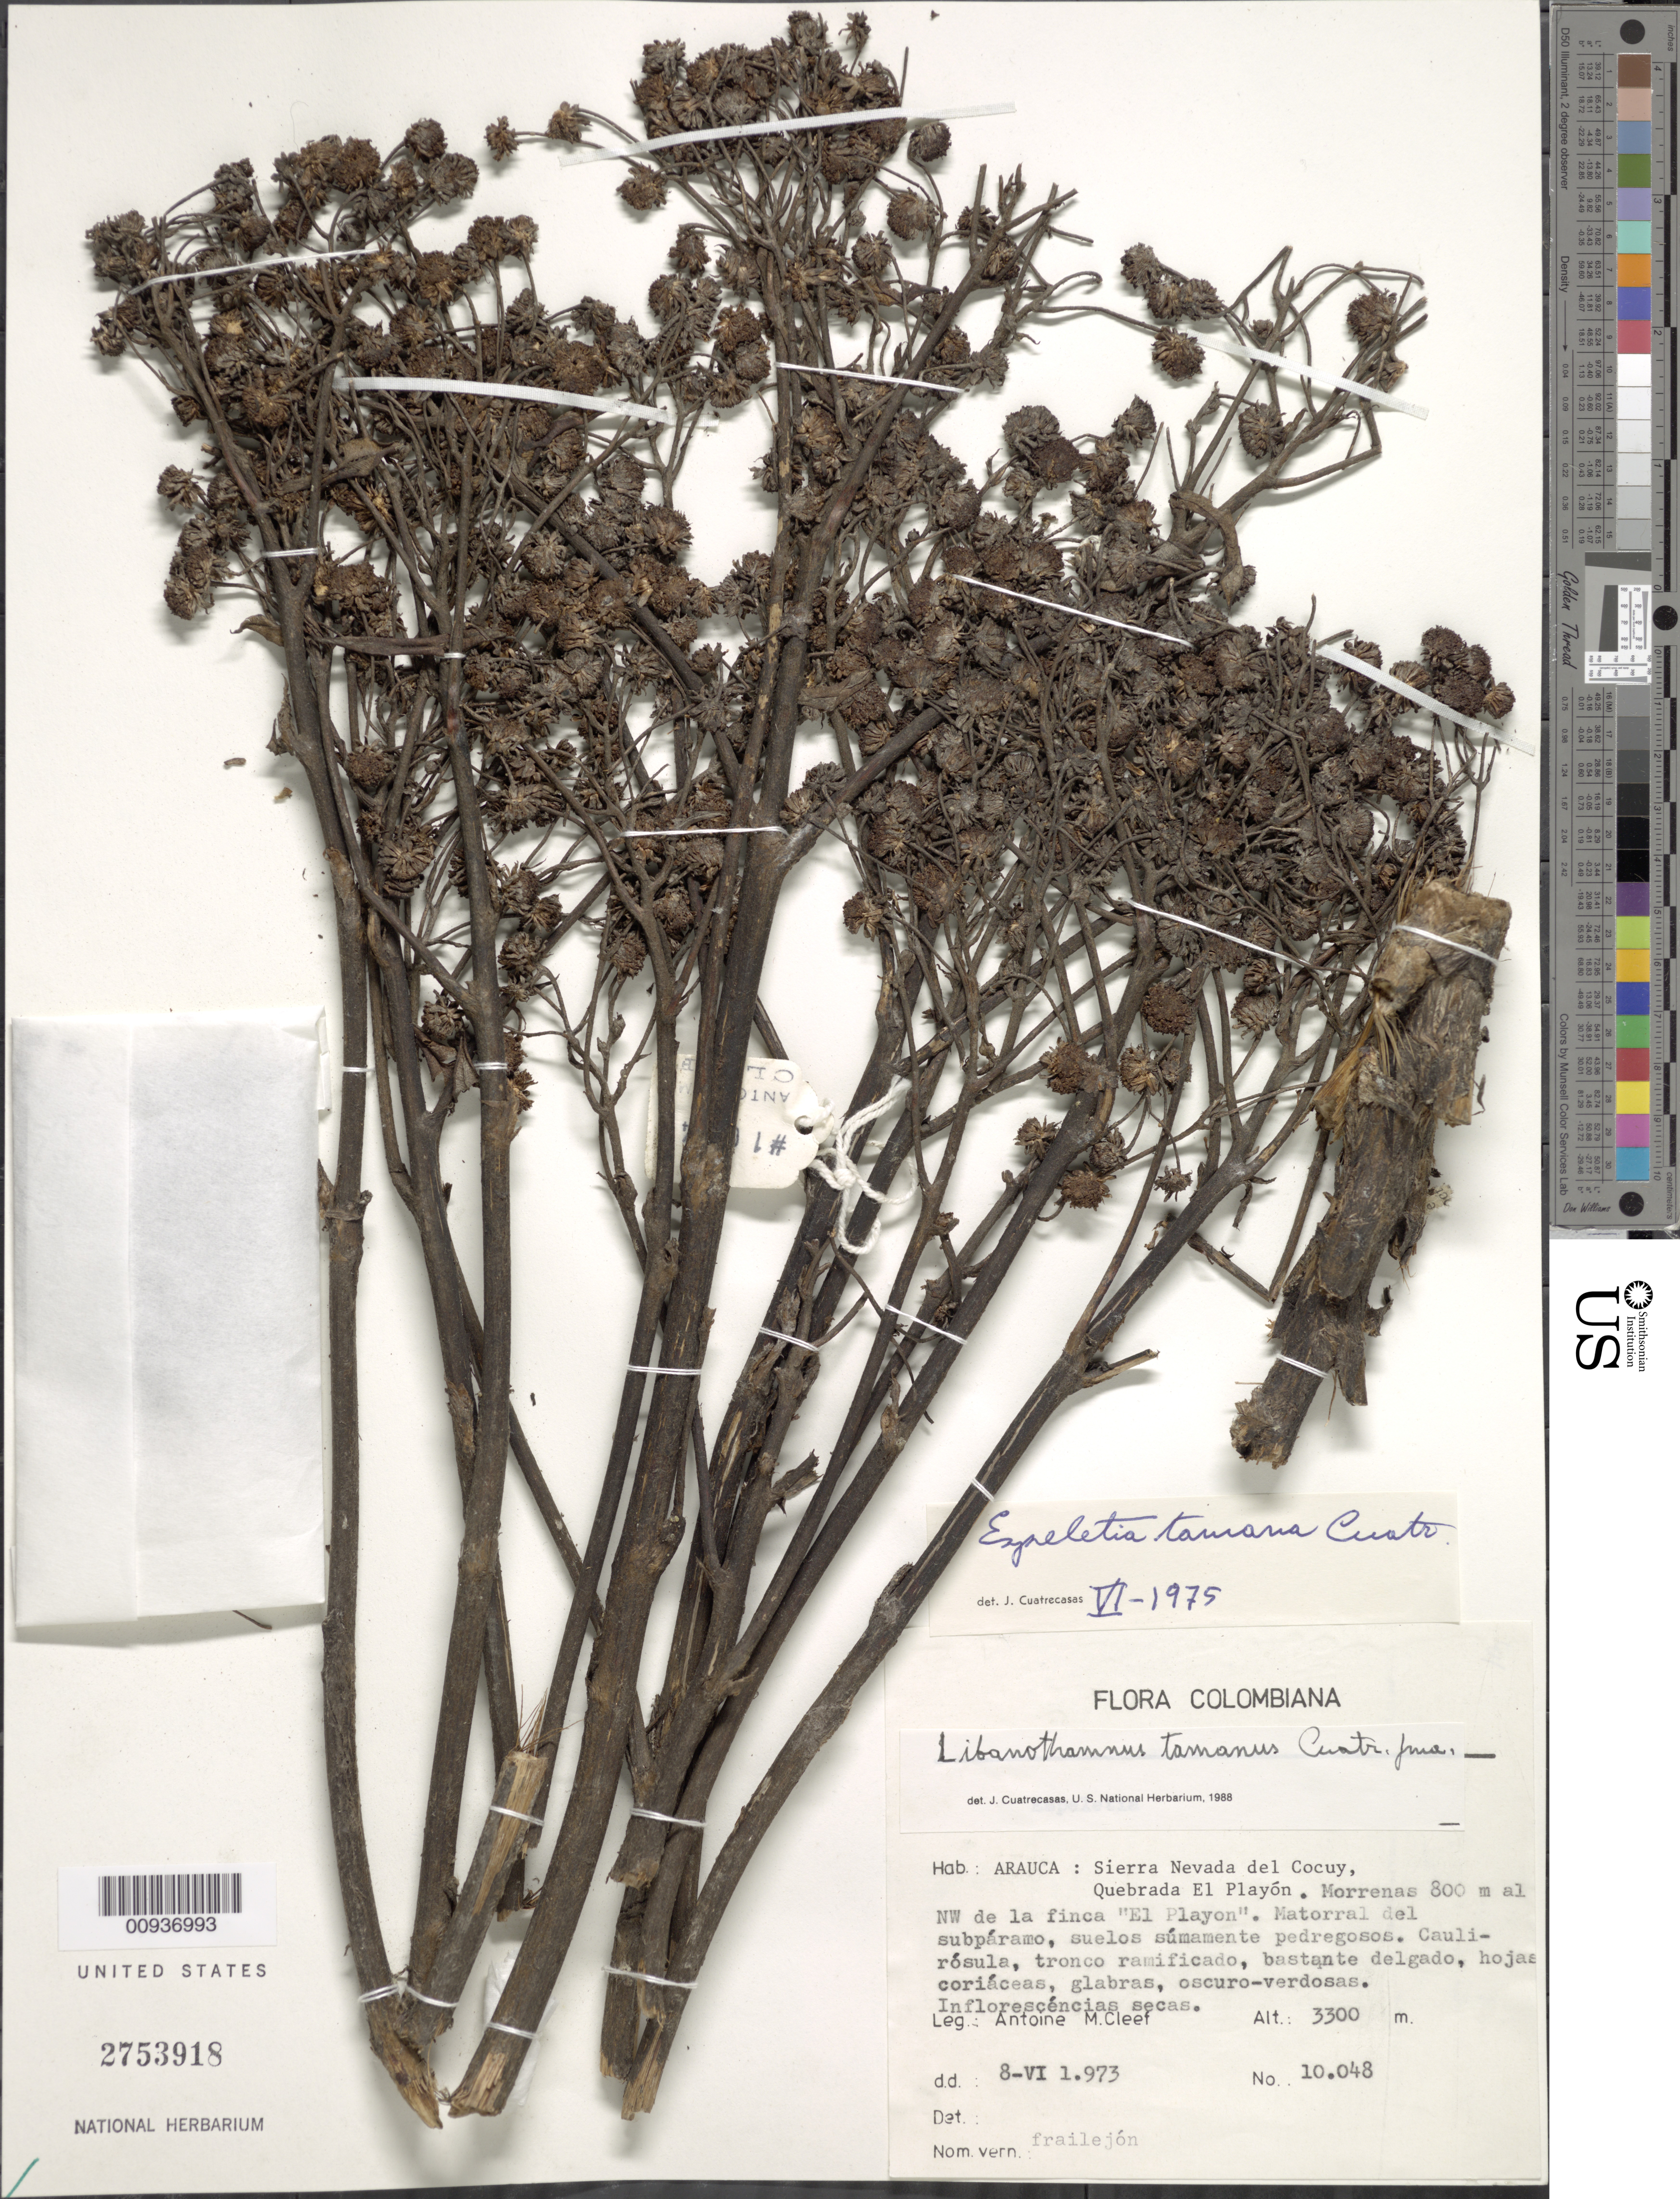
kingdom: Plantae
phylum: Tracheophyta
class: Magnoliopsida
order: Asterales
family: Asteraceae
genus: Libanothamnus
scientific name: Libanothamnus tamanus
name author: (Cuatrec.) Cuatrec.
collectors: A. M. Cleef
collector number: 10048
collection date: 1973-06-08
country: Colombia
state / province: Arauca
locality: Sierra Nevada del Cocuy, Quebrada El Playon, NW de la finca El Playon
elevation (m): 3300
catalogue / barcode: US 2753918